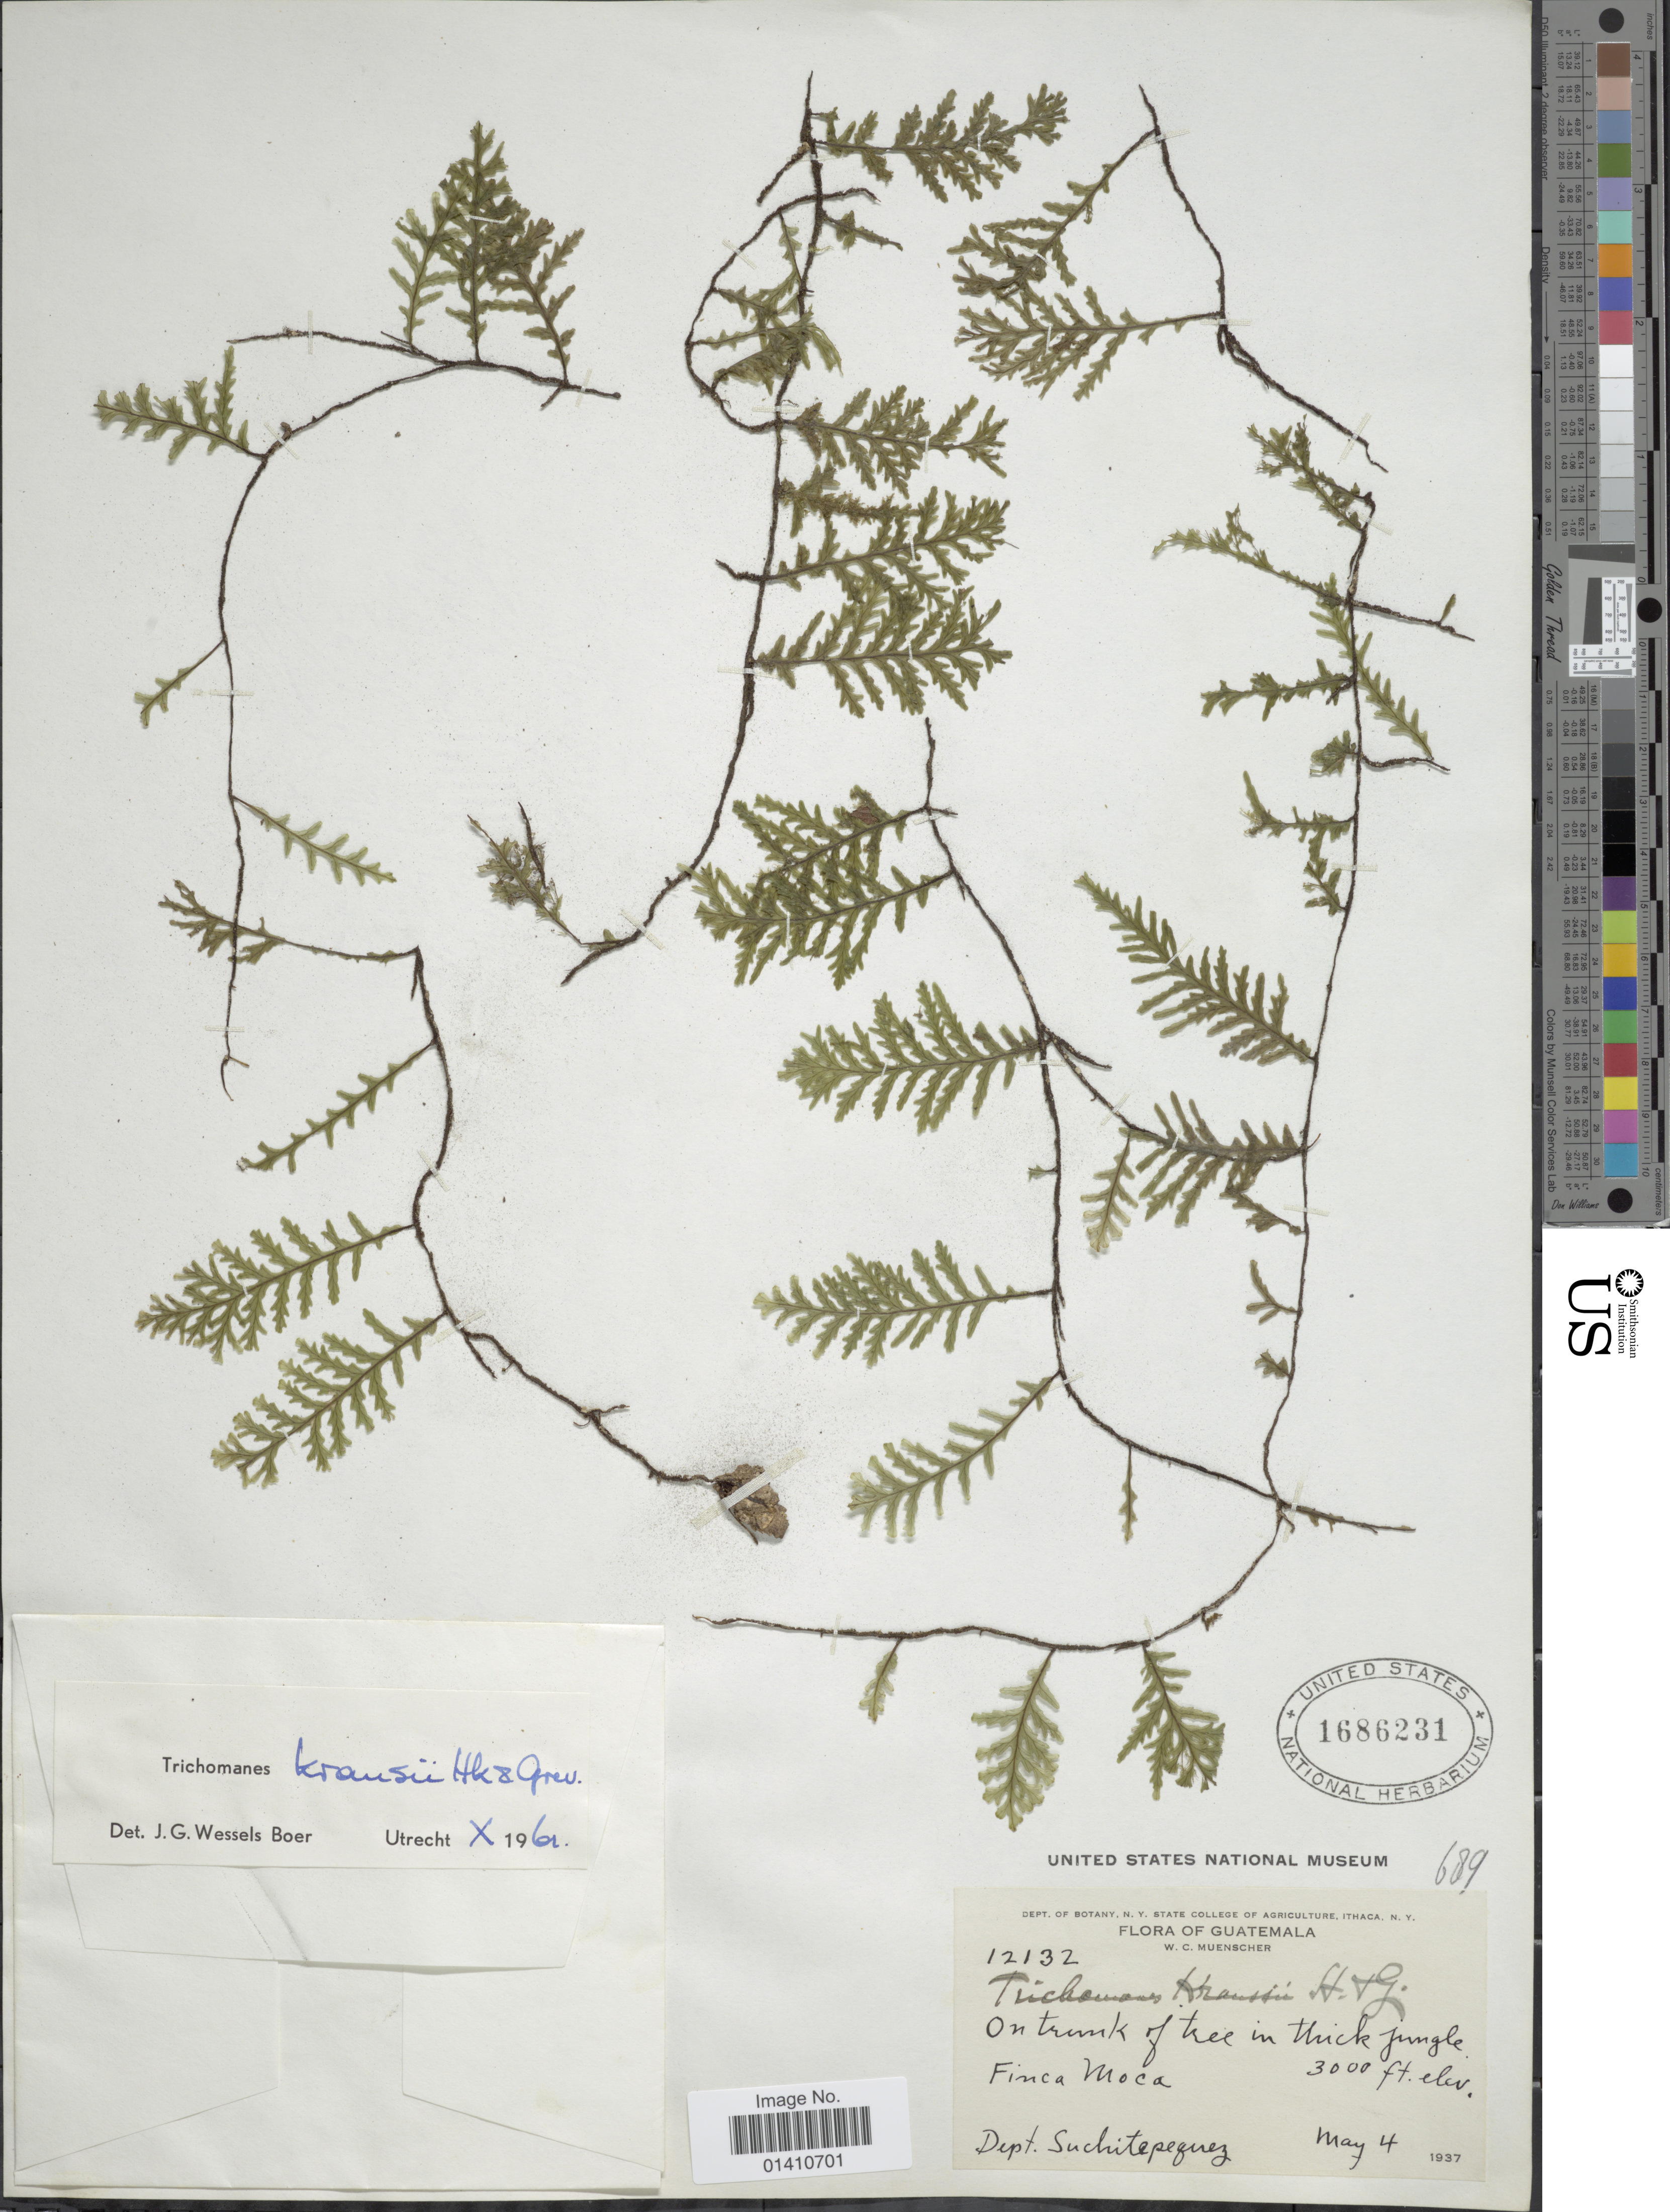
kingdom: Plantae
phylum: Tracheophyta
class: Polypodiopsida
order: Hymenophyllales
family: Hymenophyllaceae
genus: Didymoglossum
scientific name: Didymoglossum kraussii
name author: (Hook. & Grev.) C. Presl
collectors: W. Muenscher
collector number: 12132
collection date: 1937-05-04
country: Guatemala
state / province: Suchitepéquez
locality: On trunk of tree in thick jungle, Finca Moca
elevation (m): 914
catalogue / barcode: US 1686231